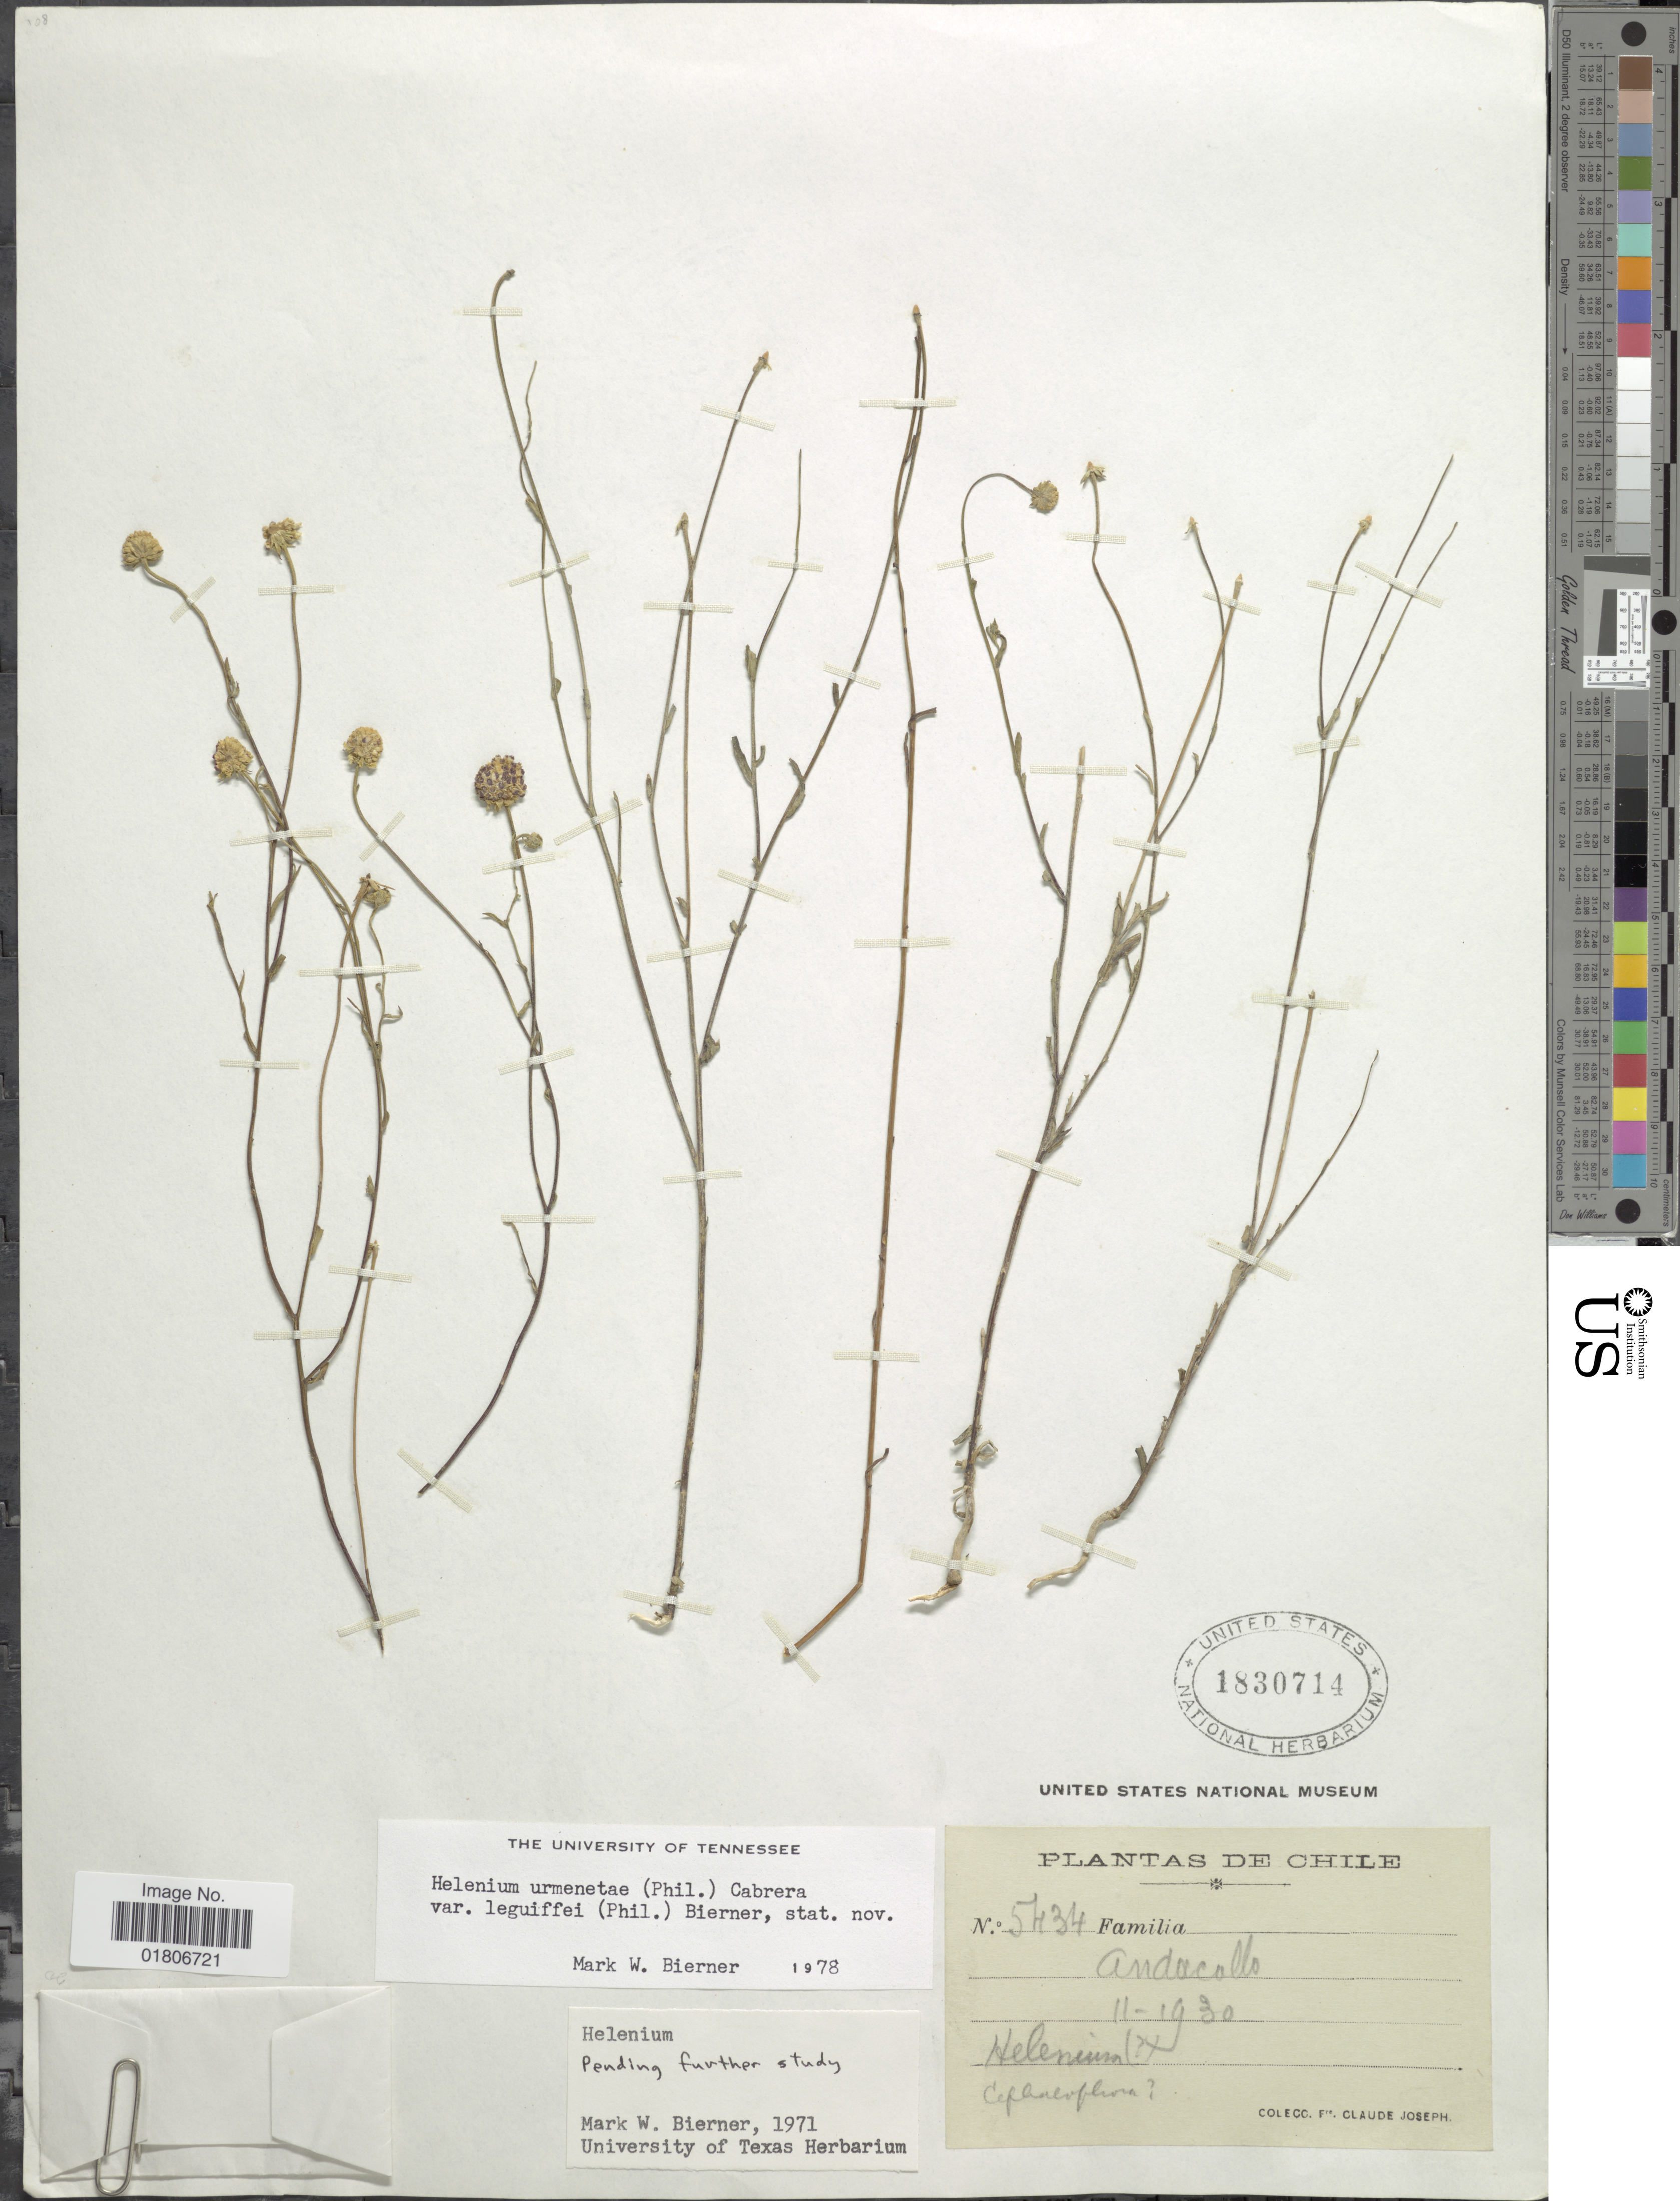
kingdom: Plantae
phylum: Tracheophyta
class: Magnoliopsida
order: Asterales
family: Asteraceae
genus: Helenium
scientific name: Helenium aromaticum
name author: (Hook.) L.H. Bailey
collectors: Bro. Claude-Joseph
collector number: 5434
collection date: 1930-11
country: Chile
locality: Andacollo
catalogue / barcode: US 1830714